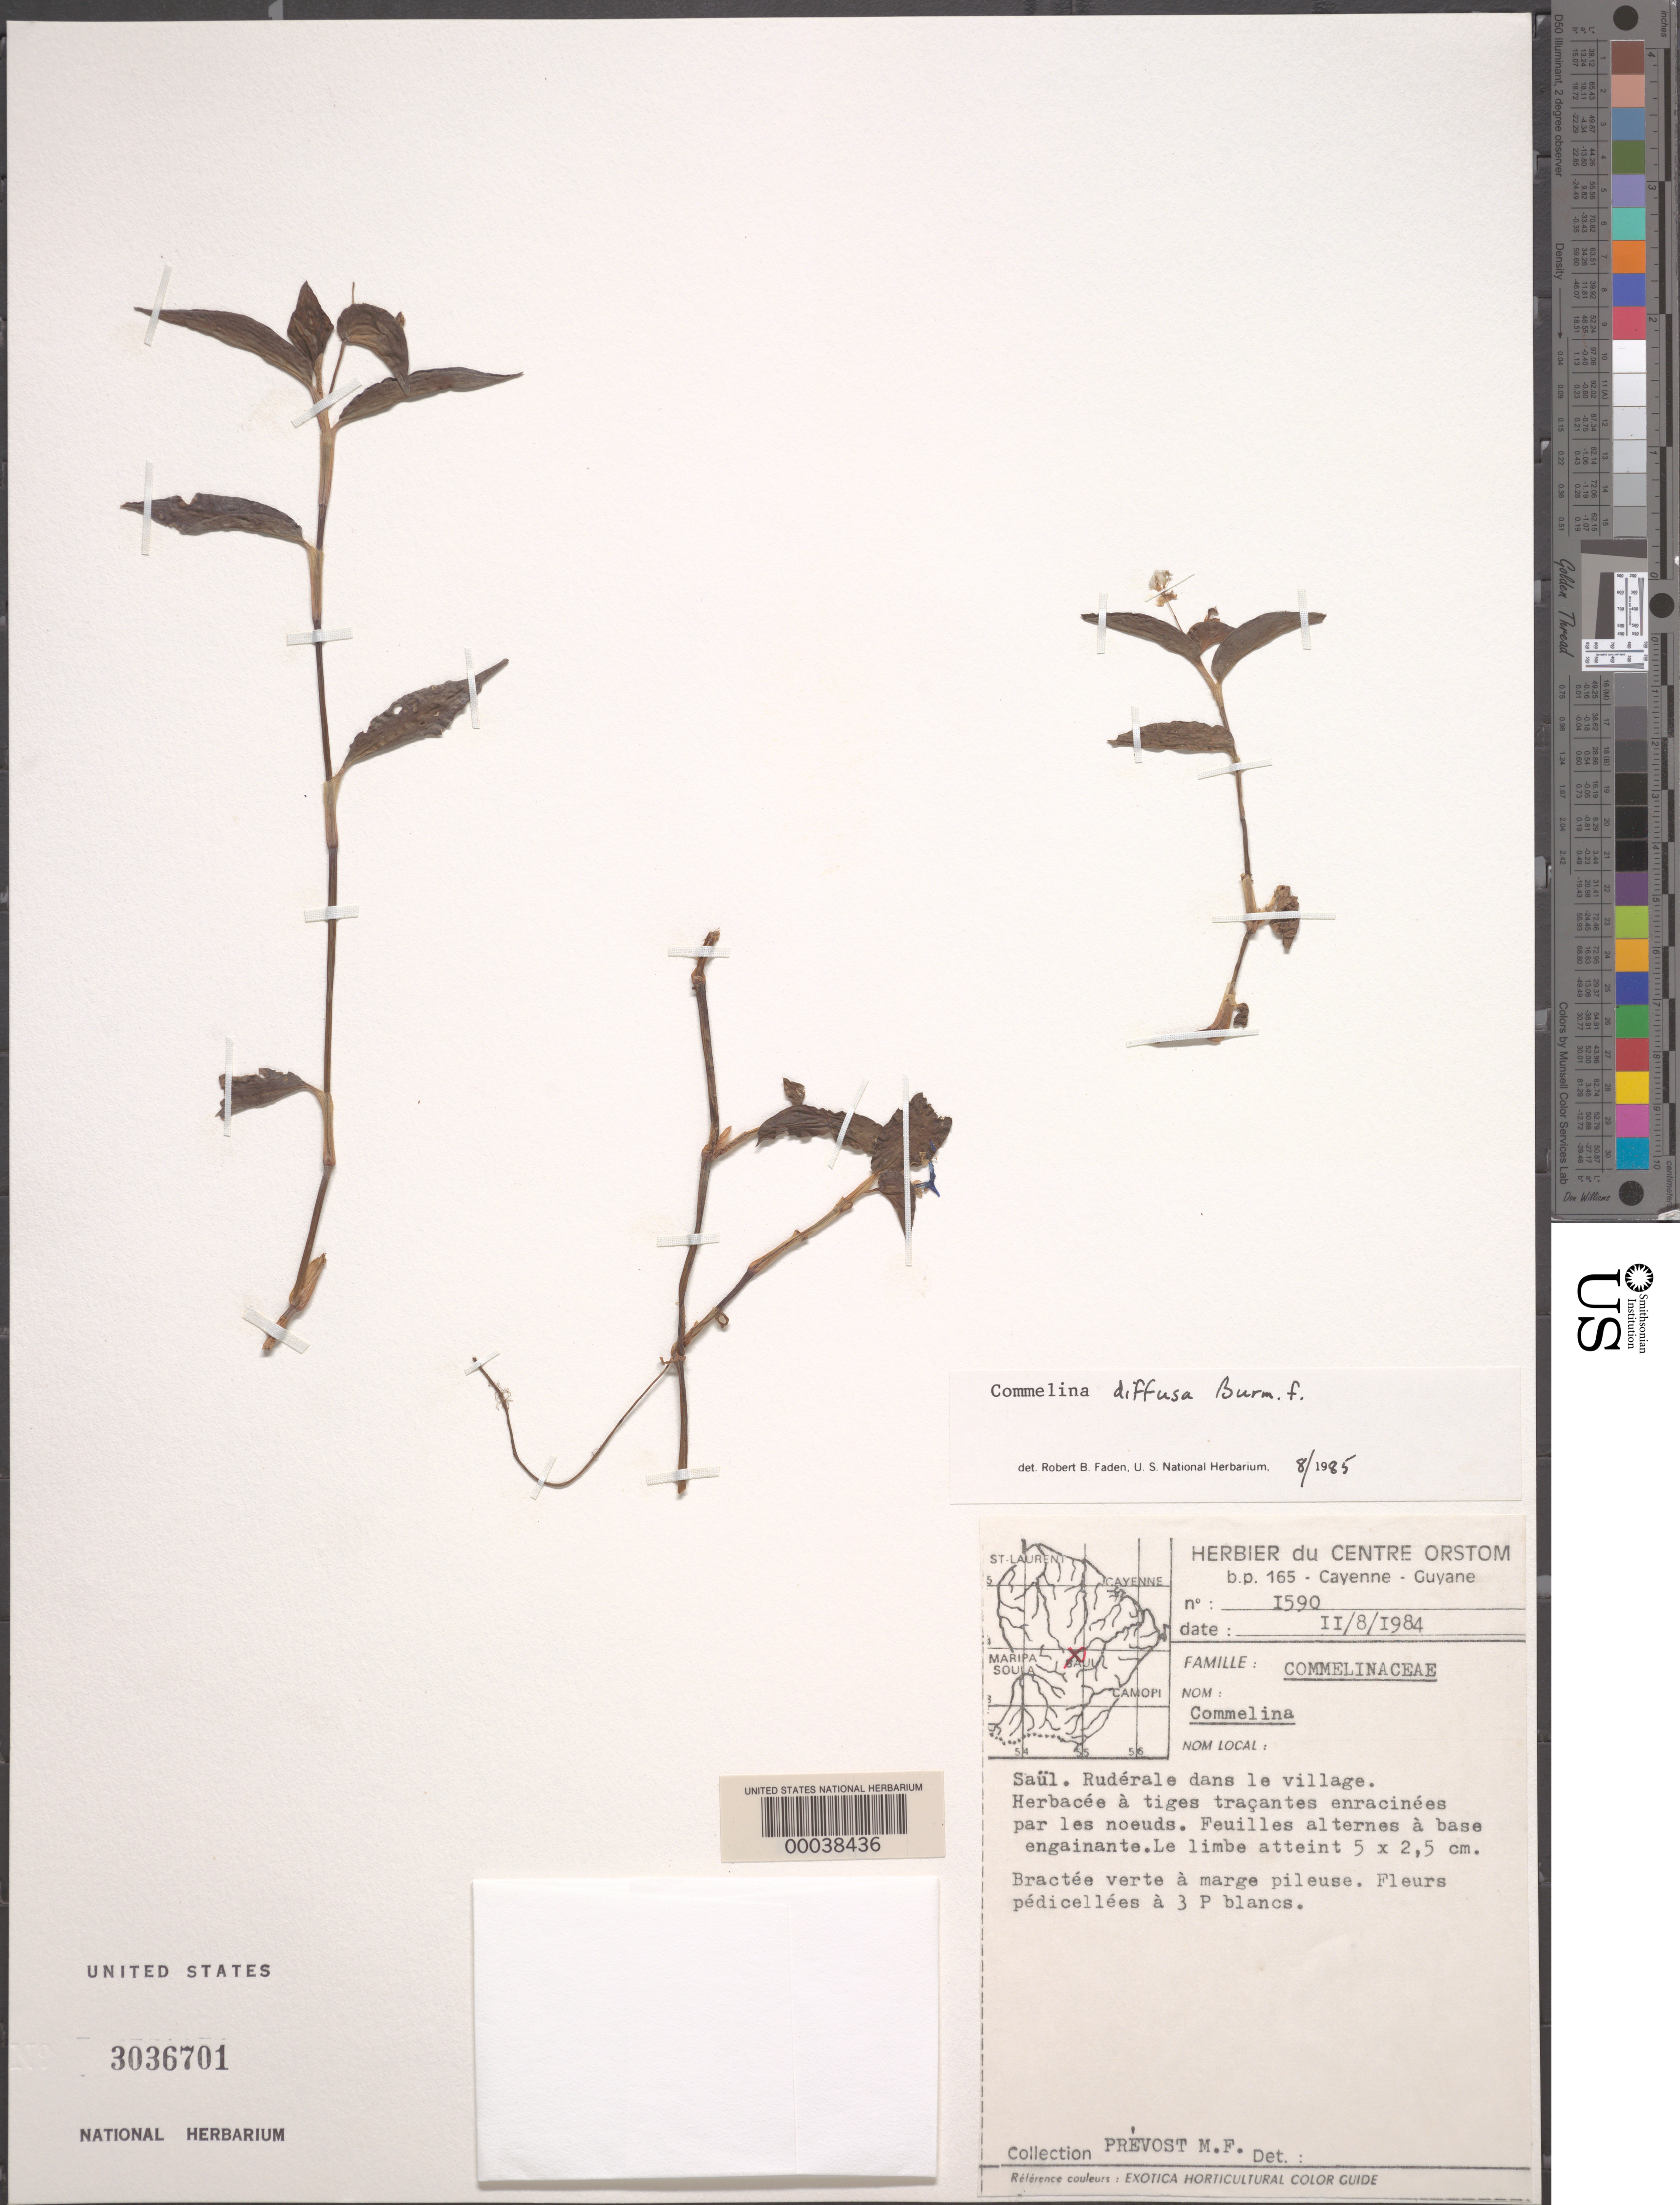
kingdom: Plantae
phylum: Tracheophyta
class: Liliopsida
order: Commelinales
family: Commelinaceae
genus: Commelina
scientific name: Commelina diffusa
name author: Burm. f.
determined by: Faden, Robert B., (US), Smithsonian Institution - National Museum of Natural History (UNITED STATES)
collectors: M.-F. Prévost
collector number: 1590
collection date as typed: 08 Feb 1984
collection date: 1984-02-08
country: French Guiana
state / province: Saint-Laurent-du-Maroni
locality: Saul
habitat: Ruderal area of village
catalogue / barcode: US 3036701